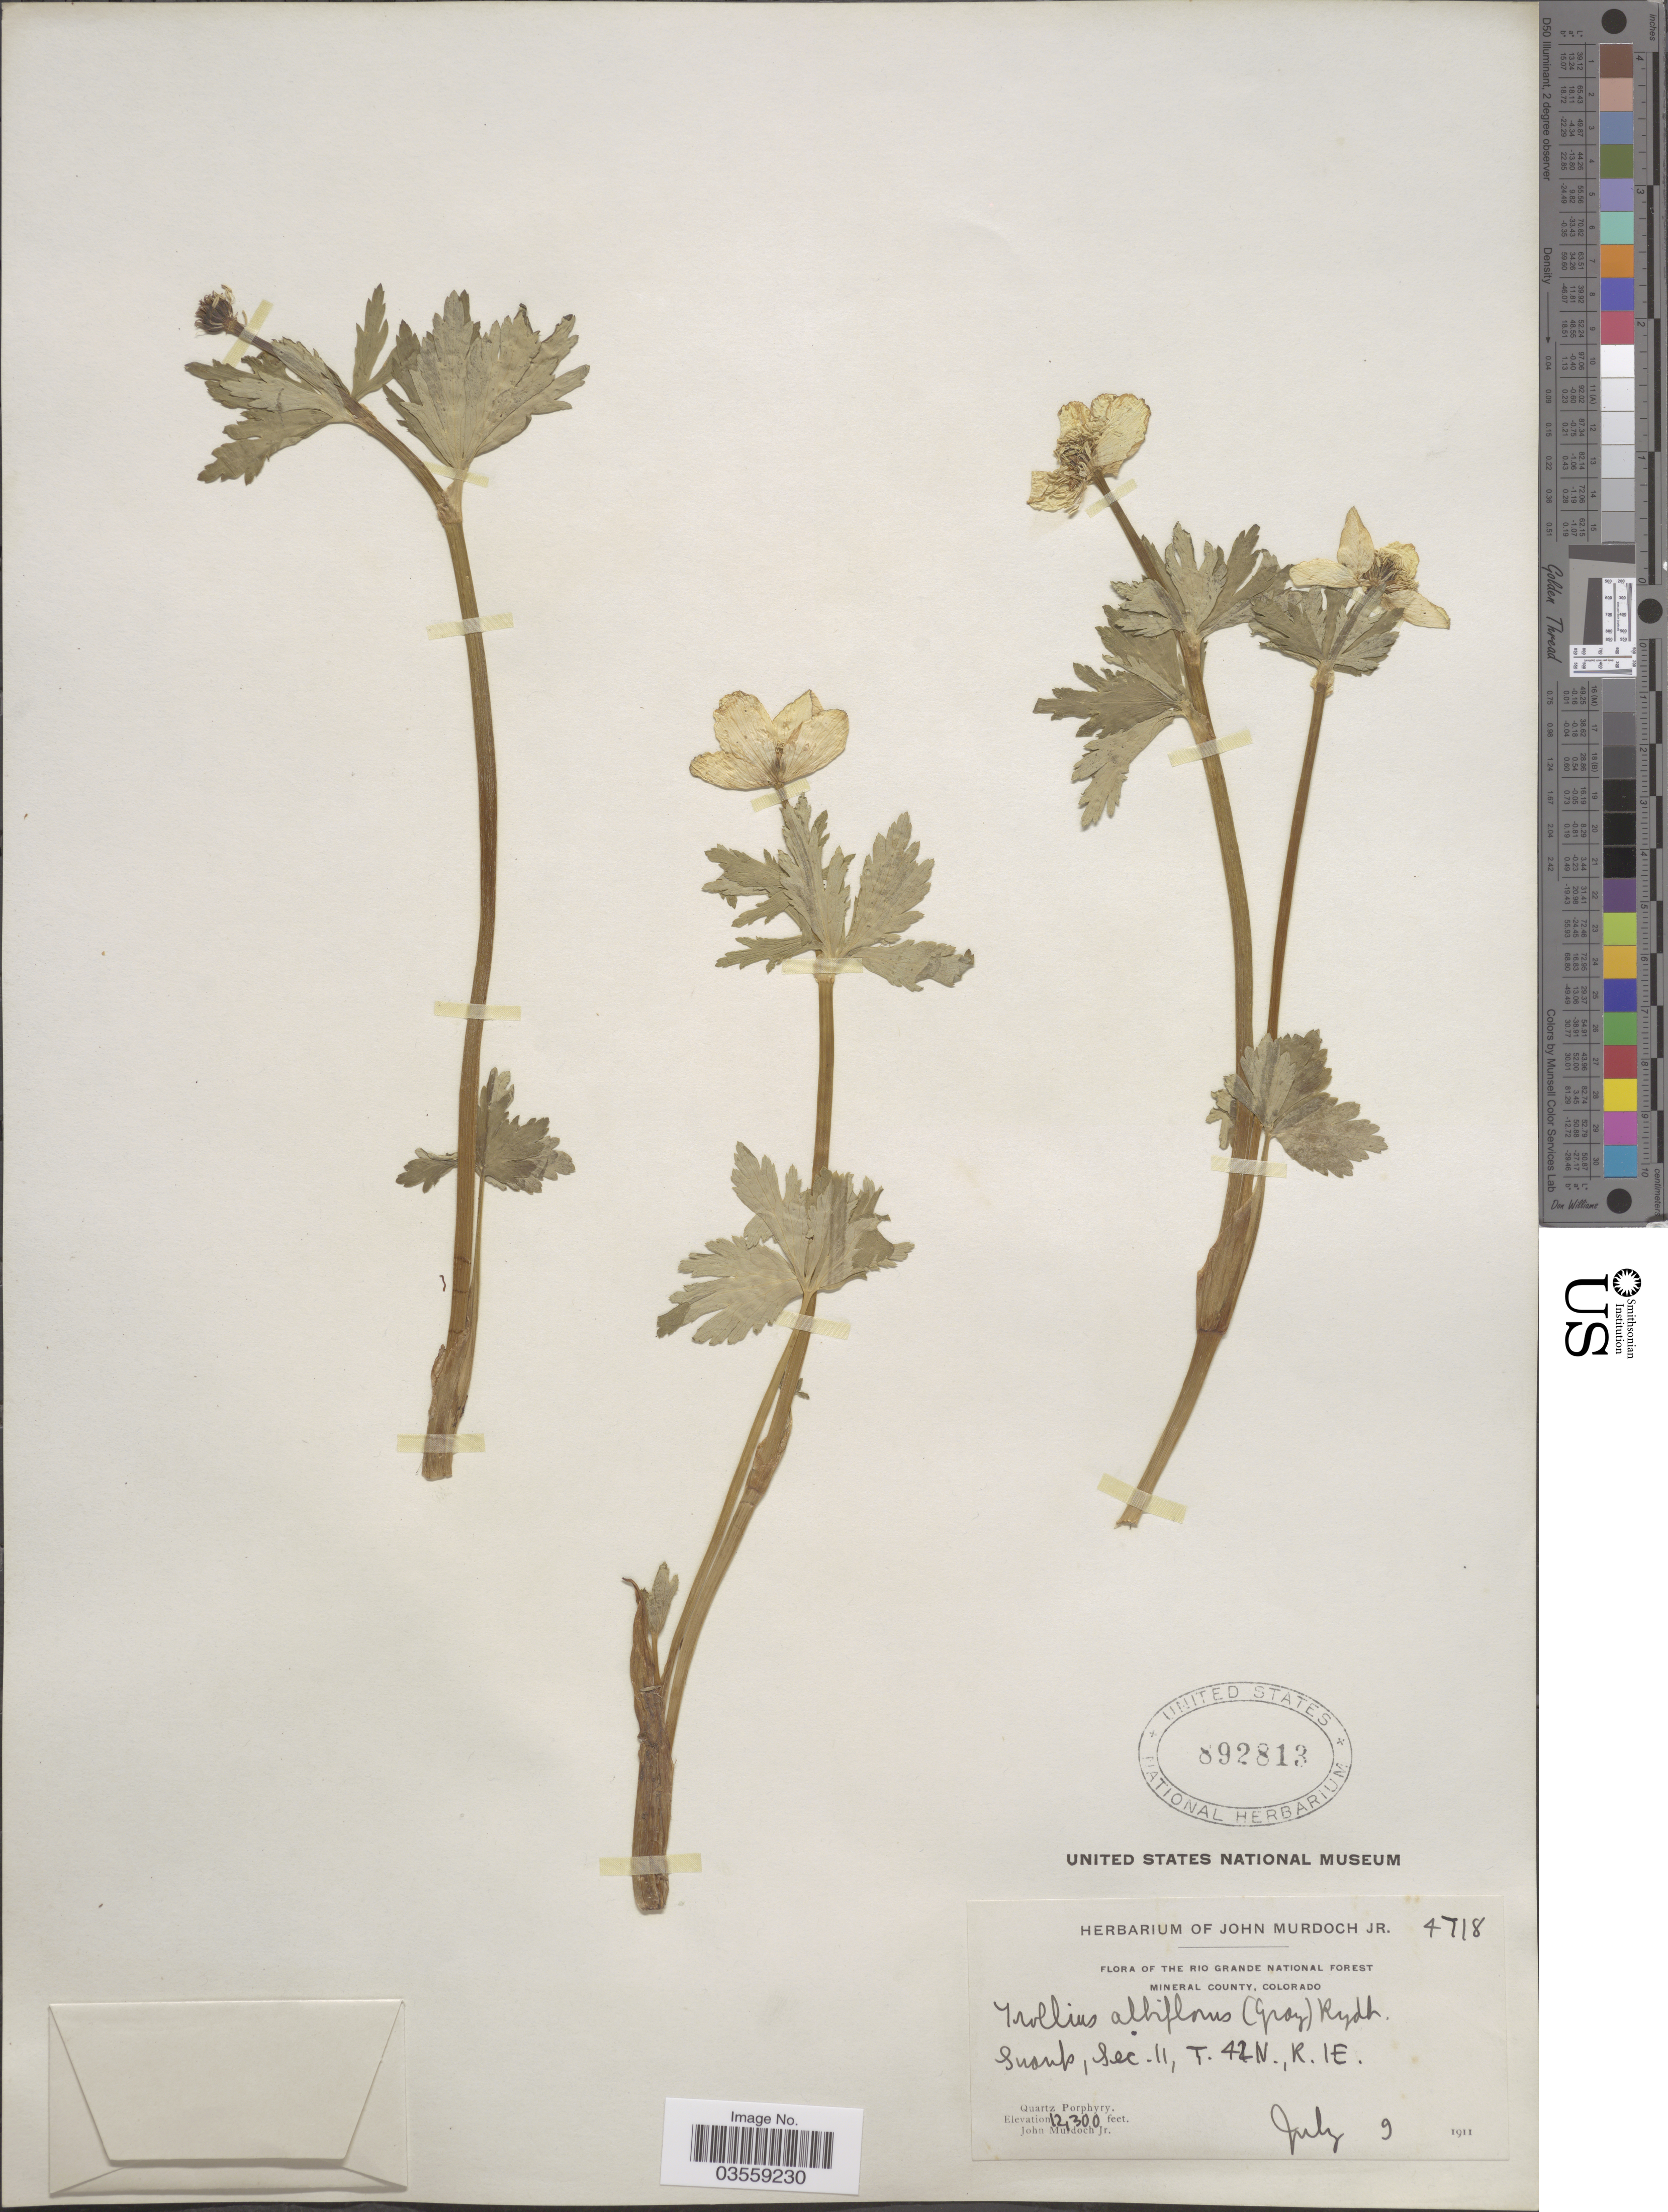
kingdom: Plantae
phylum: Tracheophyta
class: Magnoliopsida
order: Ranunculales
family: Ranunculaceae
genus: Trollius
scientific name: Trollius laxus var. albiflorus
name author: A. Gray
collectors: J. Murdoch Jr.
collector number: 4718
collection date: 1911-07-09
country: United States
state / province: Colorado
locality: The Rio Grande National Forest. Mineral County. Swamp, Sec. 11, T. 42 N., R. 1E.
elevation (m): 3749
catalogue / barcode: US 892813